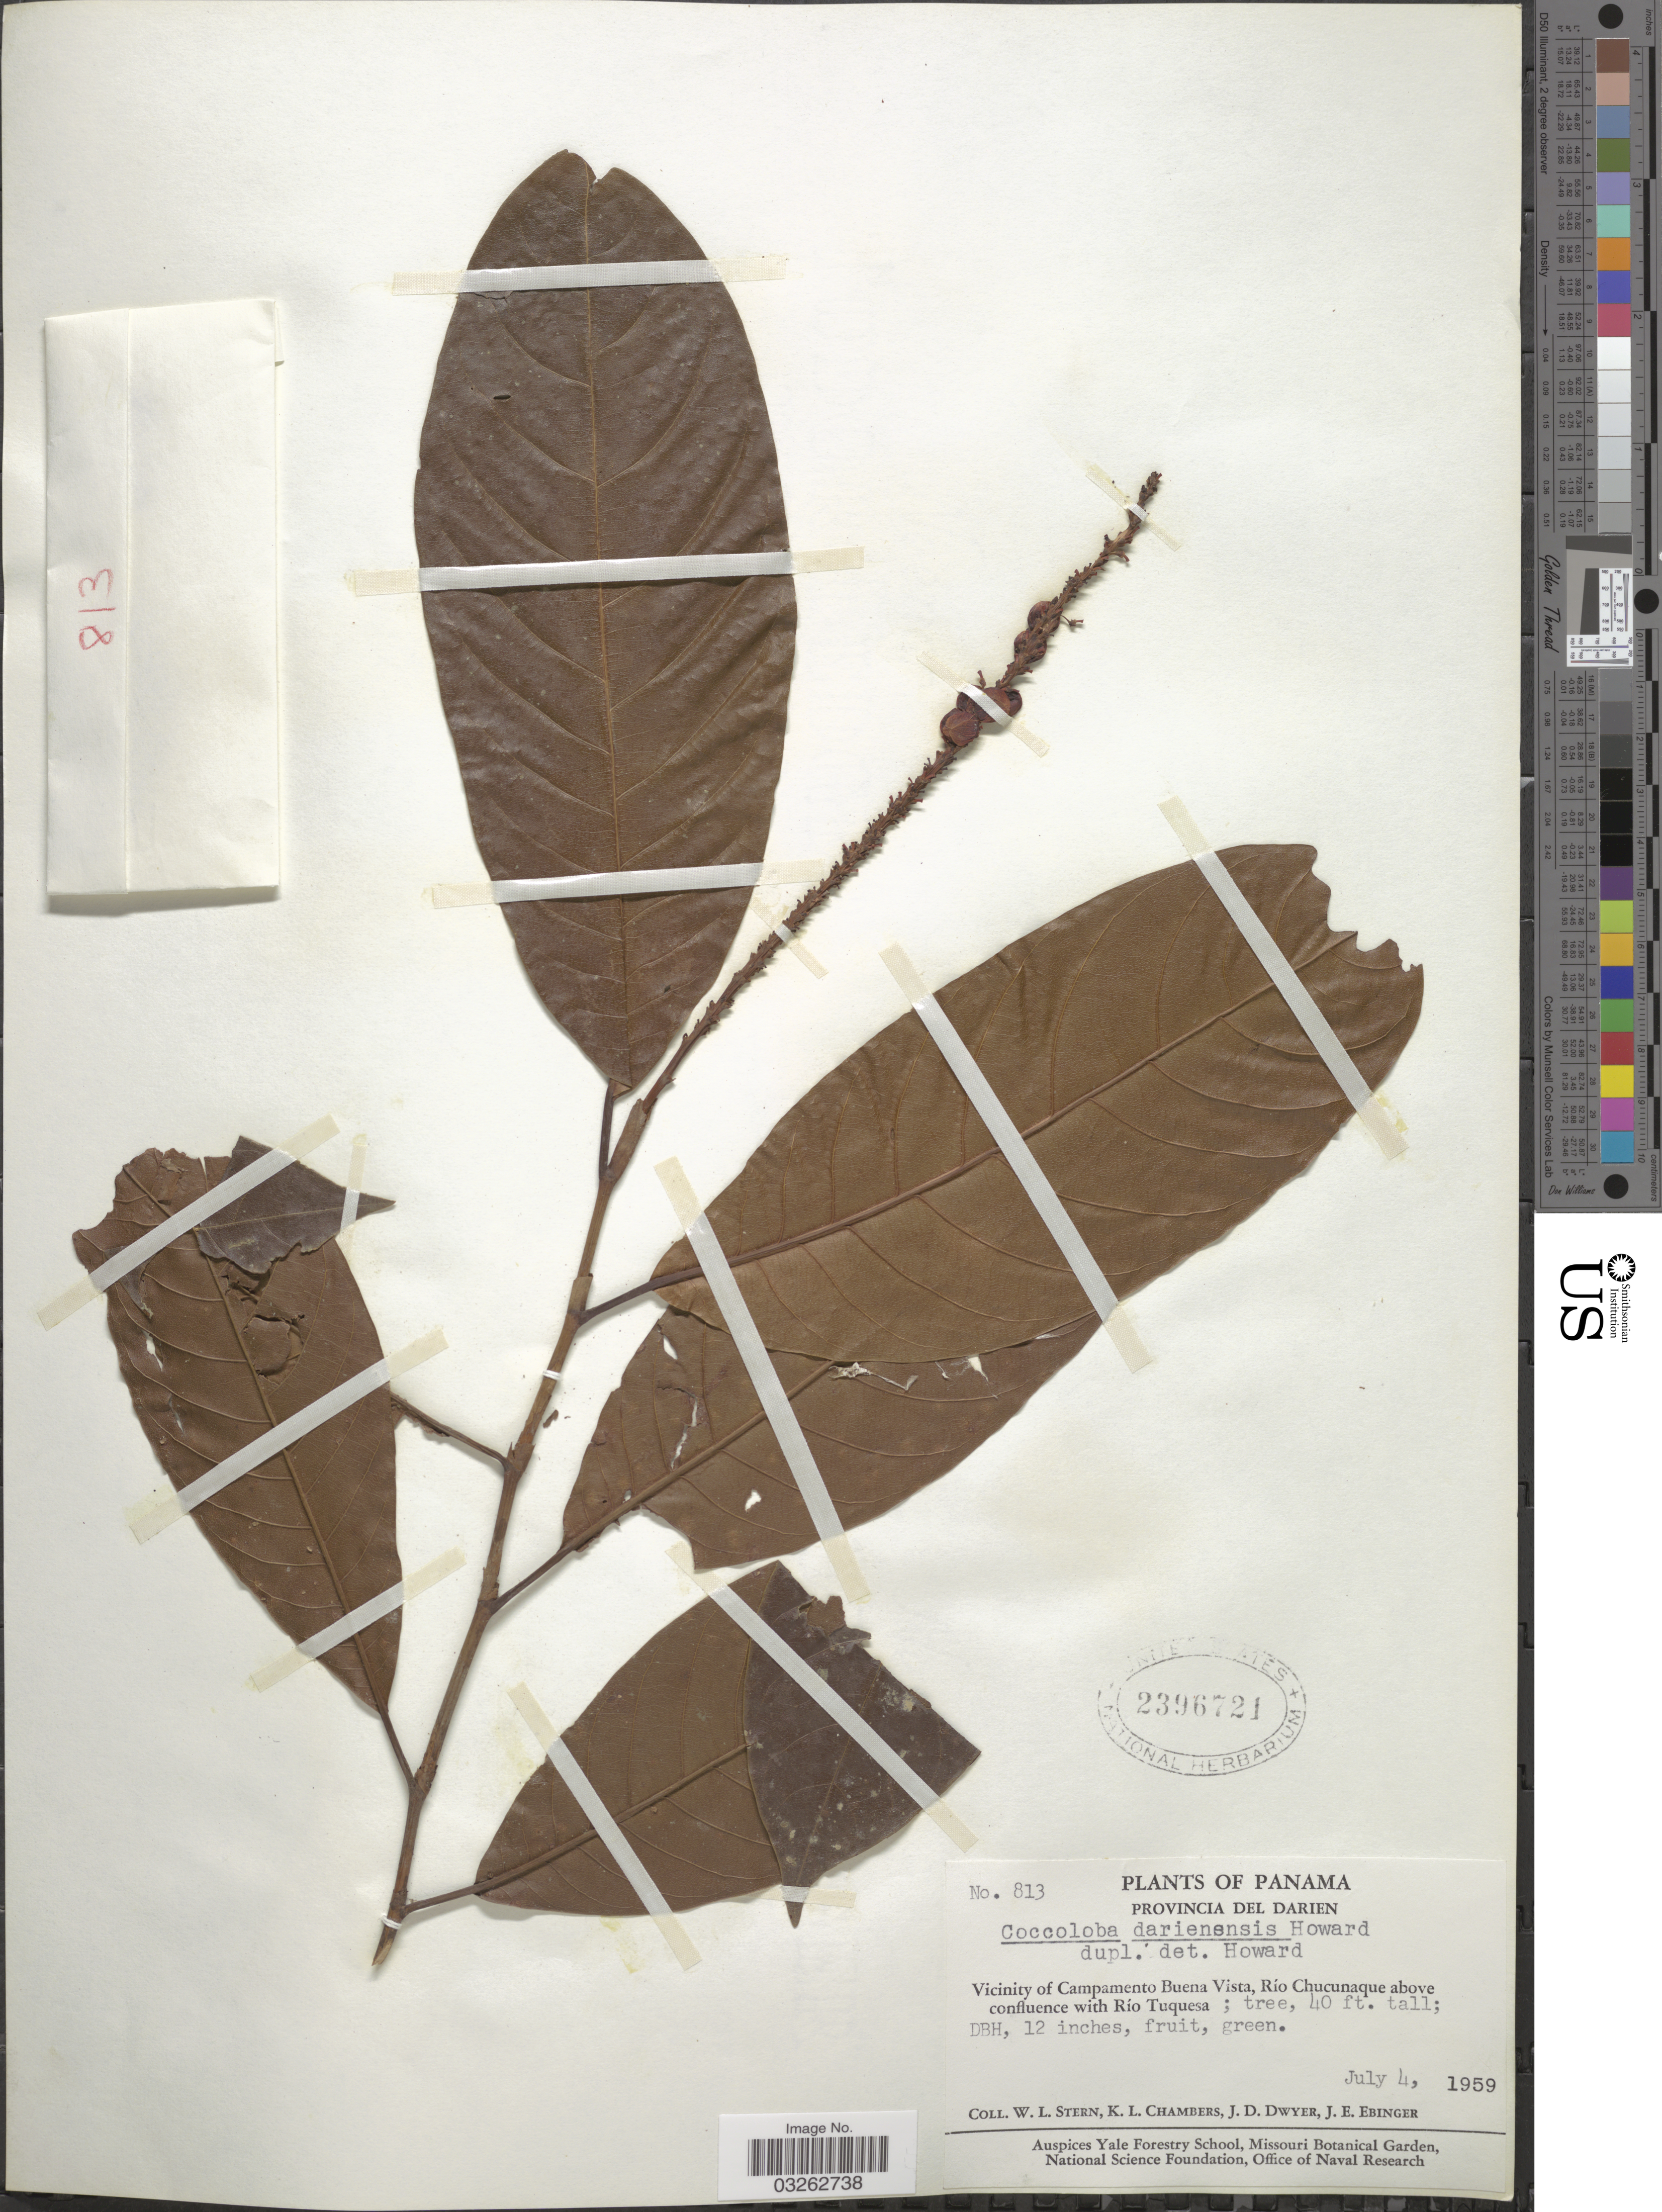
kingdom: Plantae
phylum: Tracheophyta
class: Magnoliopsida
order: Caryophyllales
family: Polygonaceae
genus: Coccoloba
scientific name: Coccoloba darienensis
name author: R.A. Howard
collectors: W. L. Stern, K. Chambers, J. D. Dwyer & J. Ebinger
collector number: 813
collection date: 1959-07-04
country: Panama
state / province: Darién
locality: Vicinity of Campamento Buena Vista, Río Chucunaque above confluence with Río Tuquesa.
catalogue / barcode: US 2396721